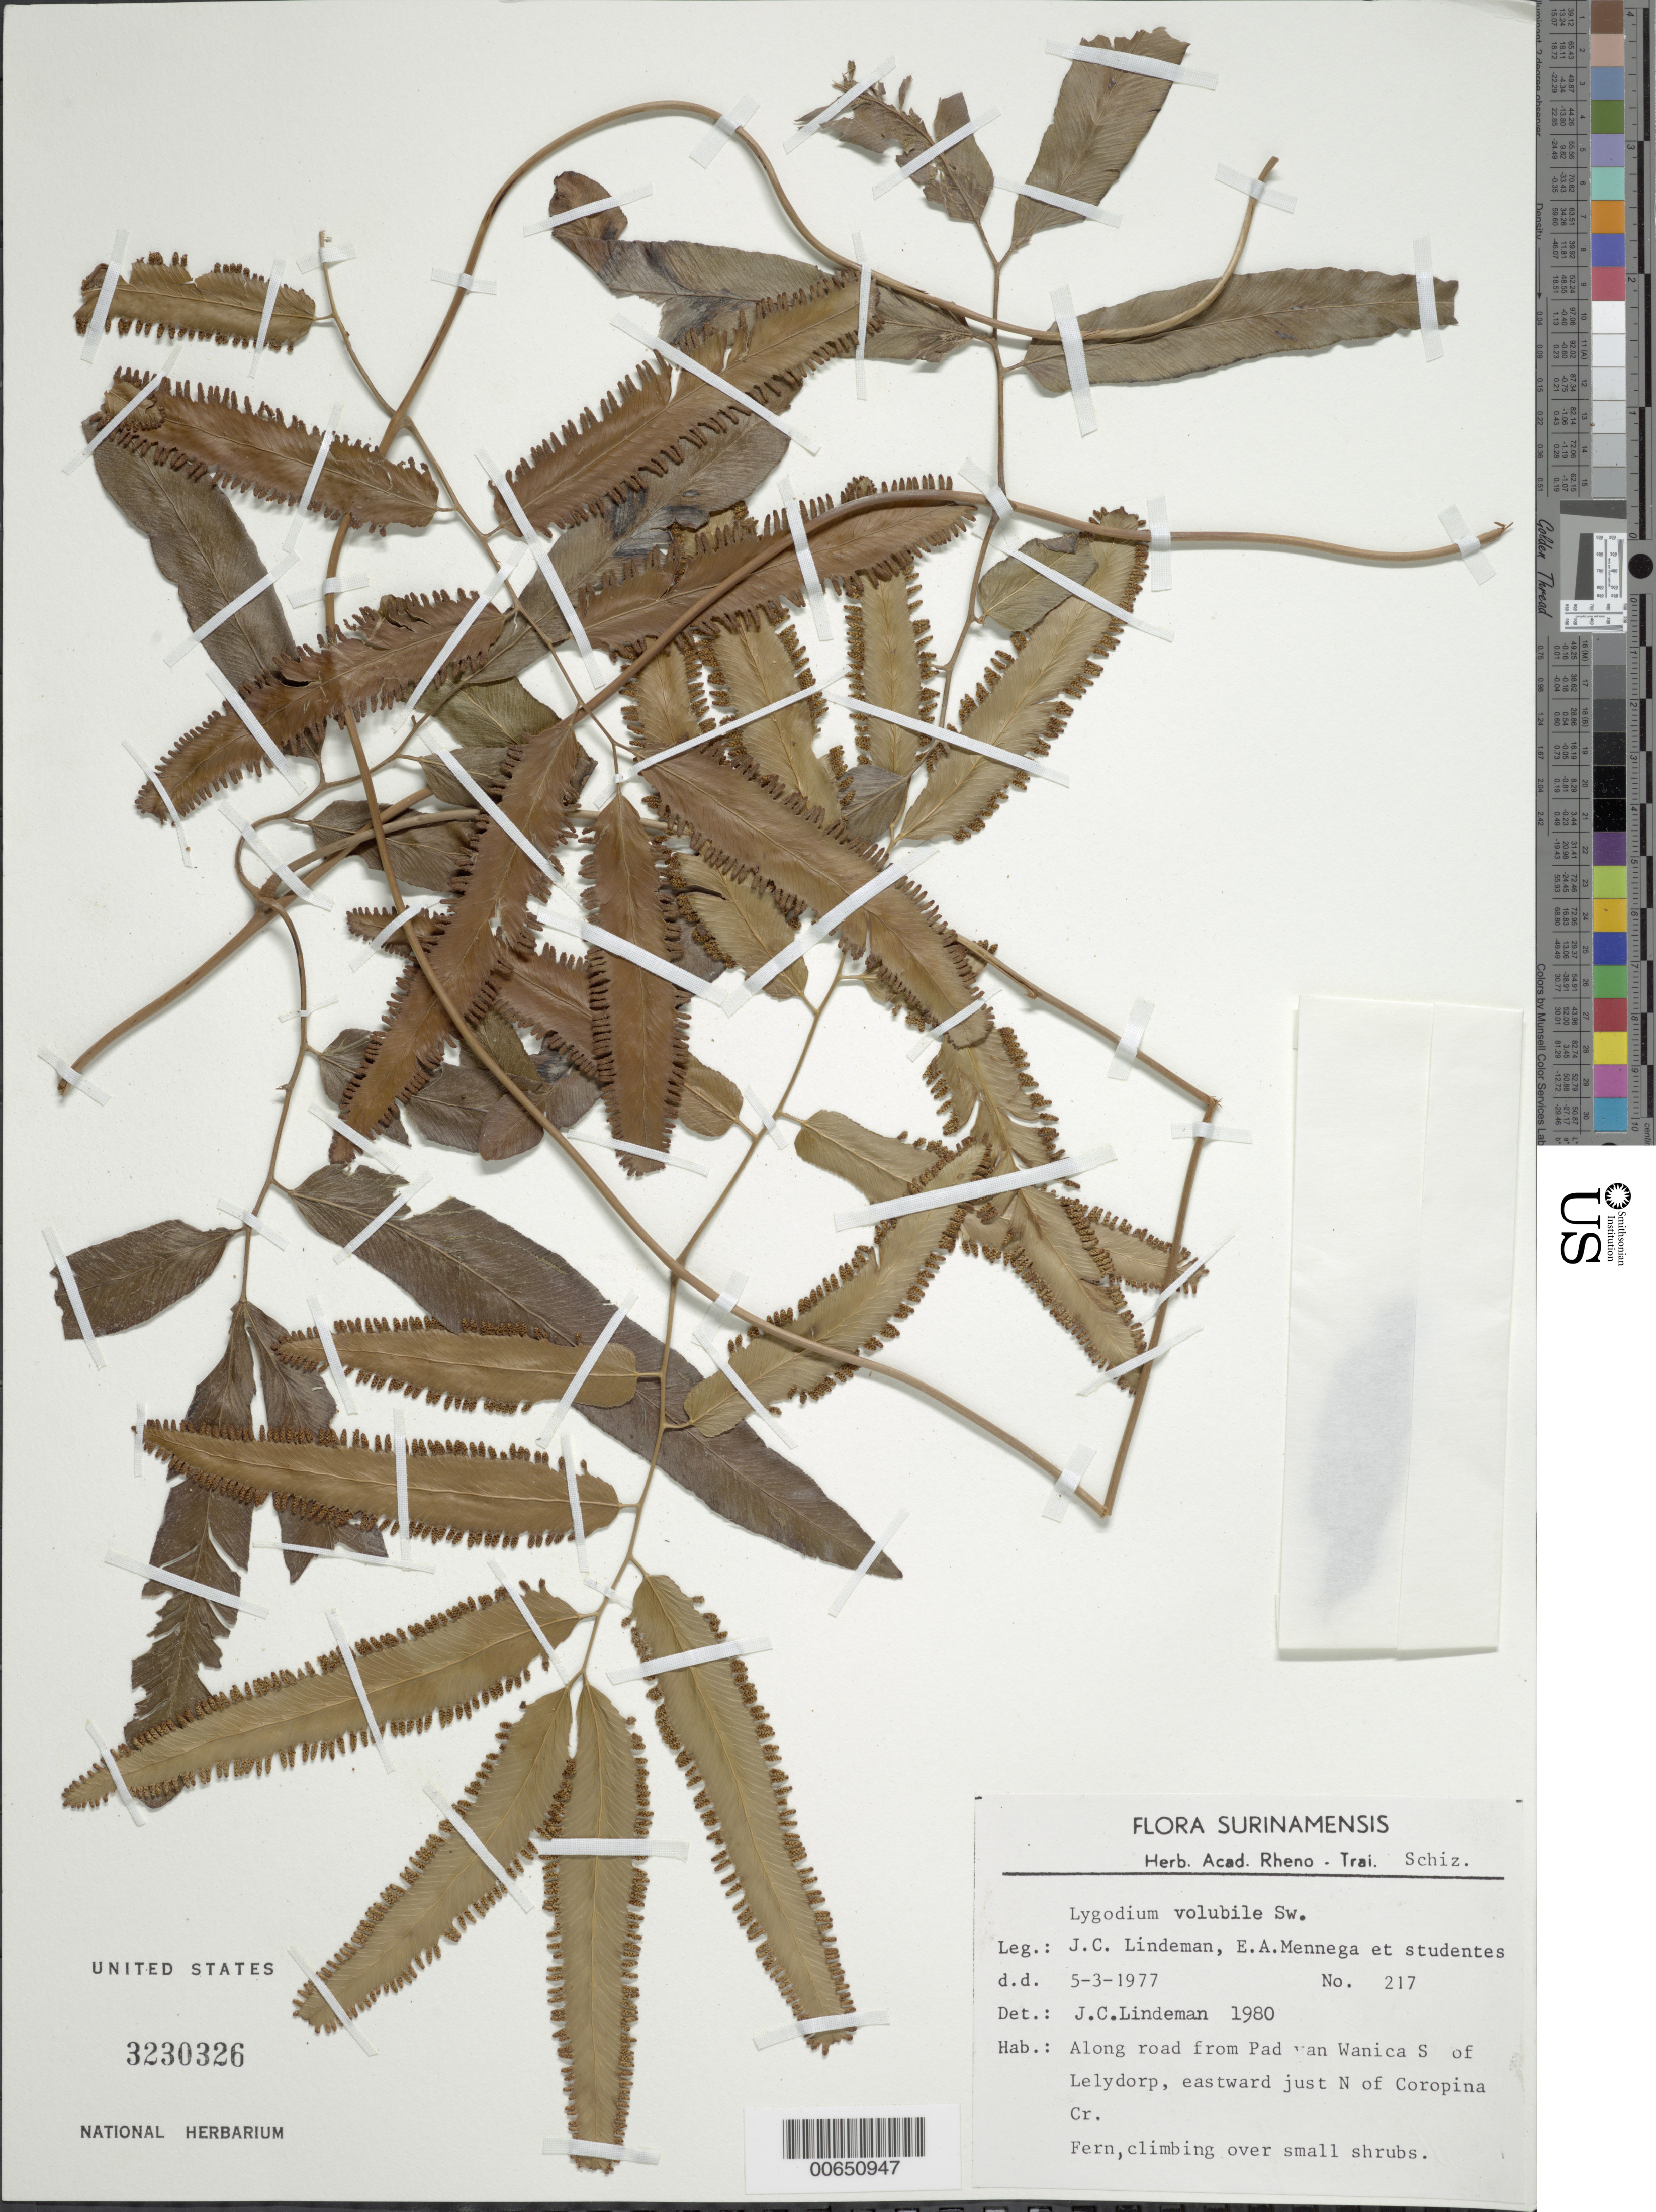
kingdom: Plantae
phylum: Tracheophyta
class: Polypodiopsida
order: Schizaeales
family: Lygodiaceae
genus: Lygodium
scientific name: Lygodium volubile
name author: Sw.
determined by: Lindeman, J. C.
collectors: J. C. Lindeman, E. A. Mennega & Students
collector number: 77 217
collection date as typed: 5-Mar-77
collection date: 1977-03-05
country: Suriname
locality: Pad van Wanica, S of Lelydorp, eastward just N of Coropina Cr.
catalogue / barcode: US 3230326